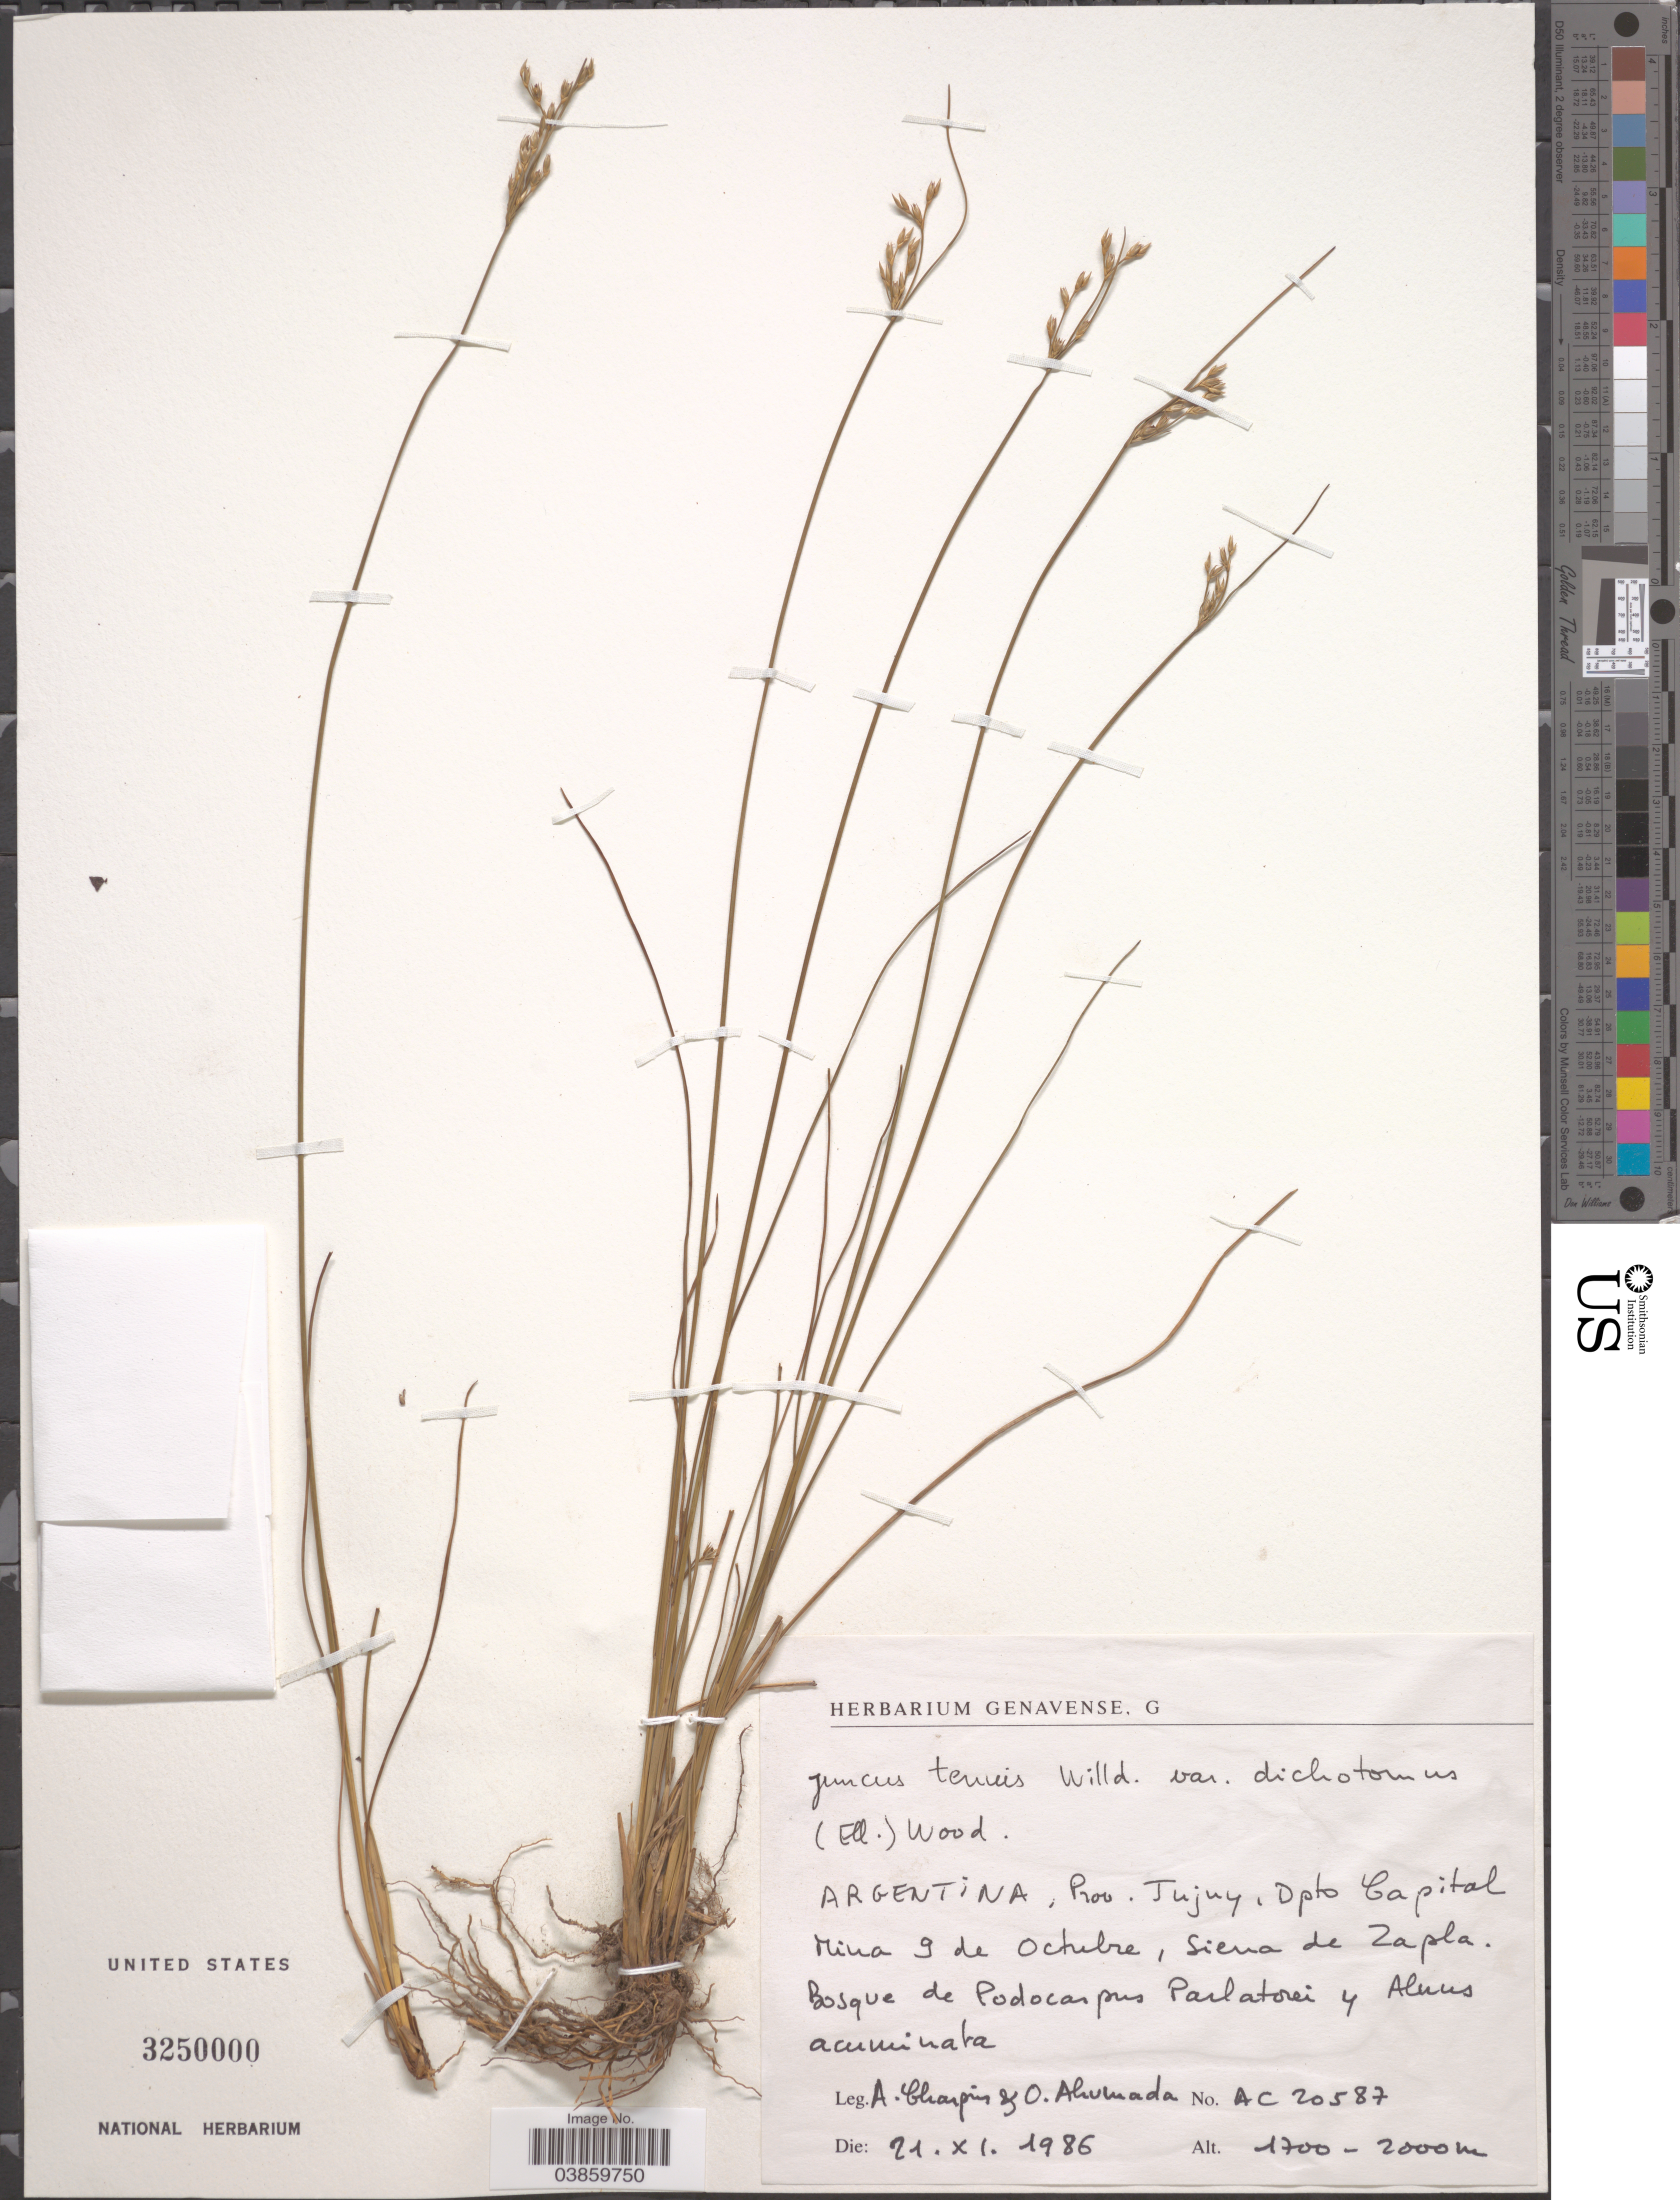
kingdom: Plantae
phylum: Tracheophyta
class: Liliopsida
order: Poales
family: Juncaceae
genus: Juncus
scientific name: Juncus tenuis var. dichotomus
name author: (Elliott) Alph. Wood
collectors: A. Charpin & O. Ahumada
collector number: AC20587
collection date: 1986-11-21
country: Argentina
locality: Prov. Tujuy, Dpto Capital Mina 9 de Octubre, Sierra de Zapla.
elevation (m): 1700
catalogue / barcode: US 3250000